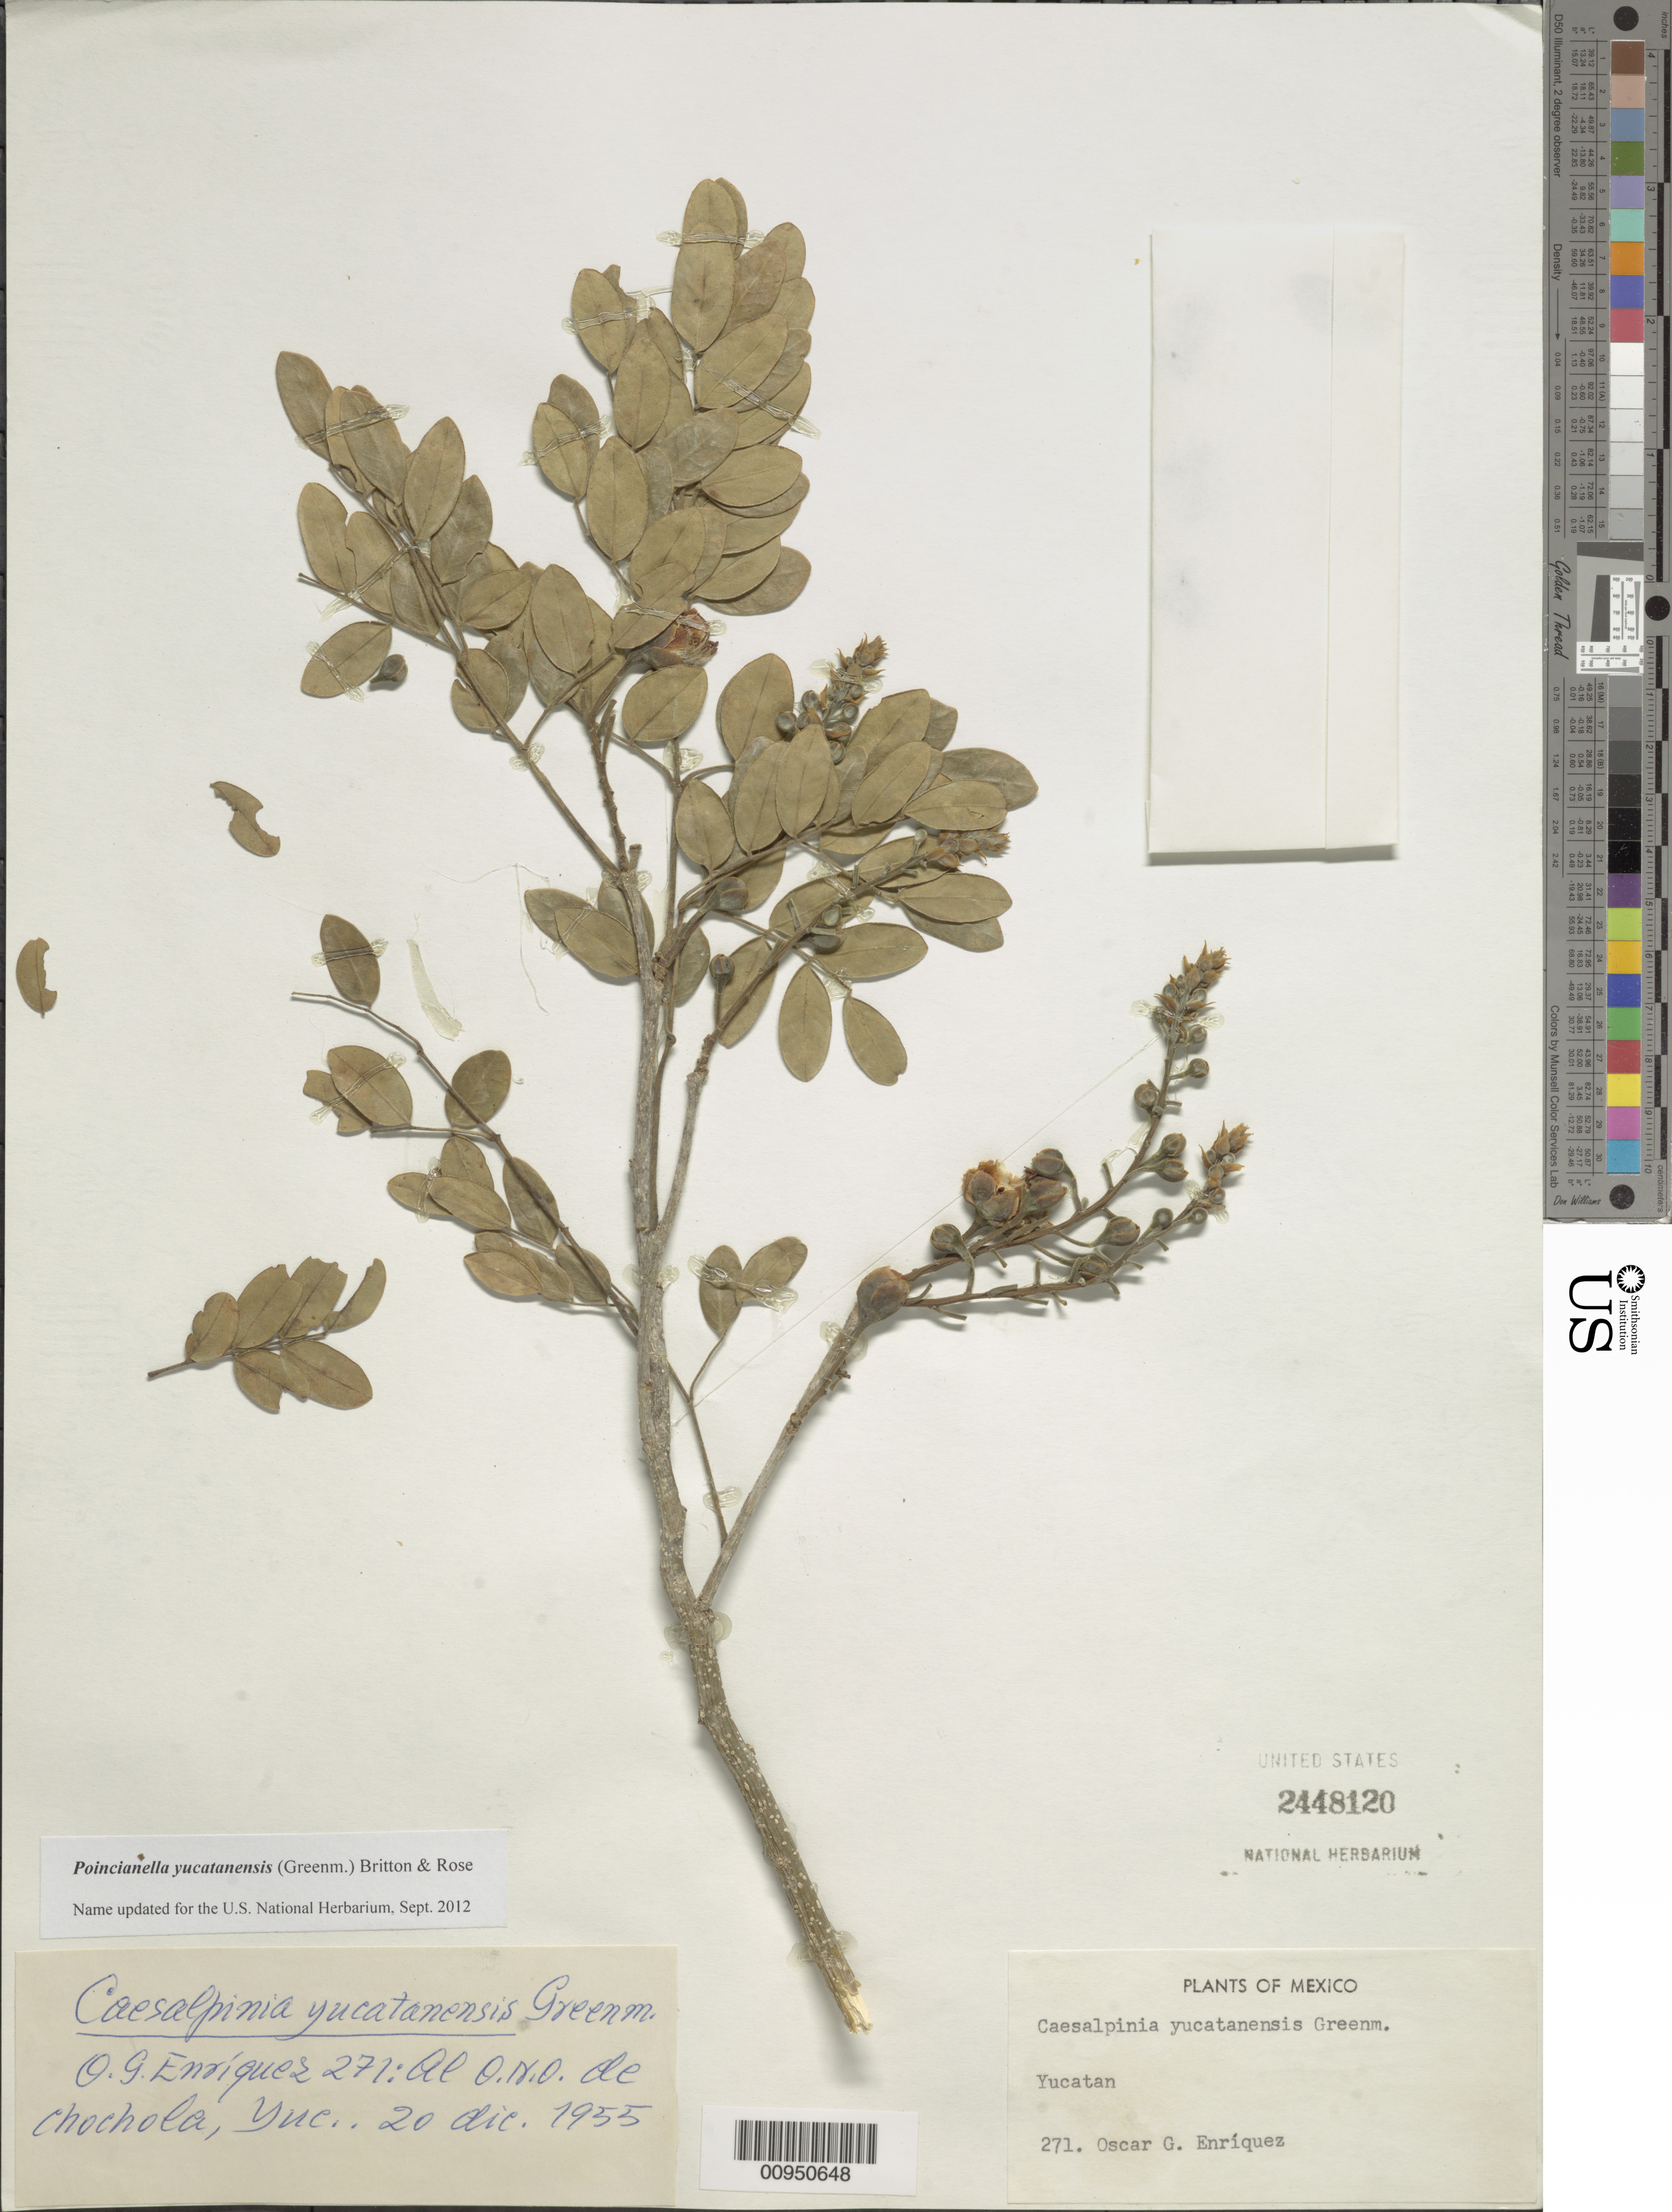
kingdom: Plantae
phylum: Tracheophyta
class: Magnoliopsida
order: Fabales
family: Fabaceae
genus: Erythrostemon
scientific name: Erythrostemon yucatanensis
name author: (Greenm.) Gagnon & G.P. Lewis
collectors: O. Enriquez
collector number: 271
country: Mexico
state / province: Yucatán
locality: WNW of Chuchola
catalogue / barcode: US 2448120